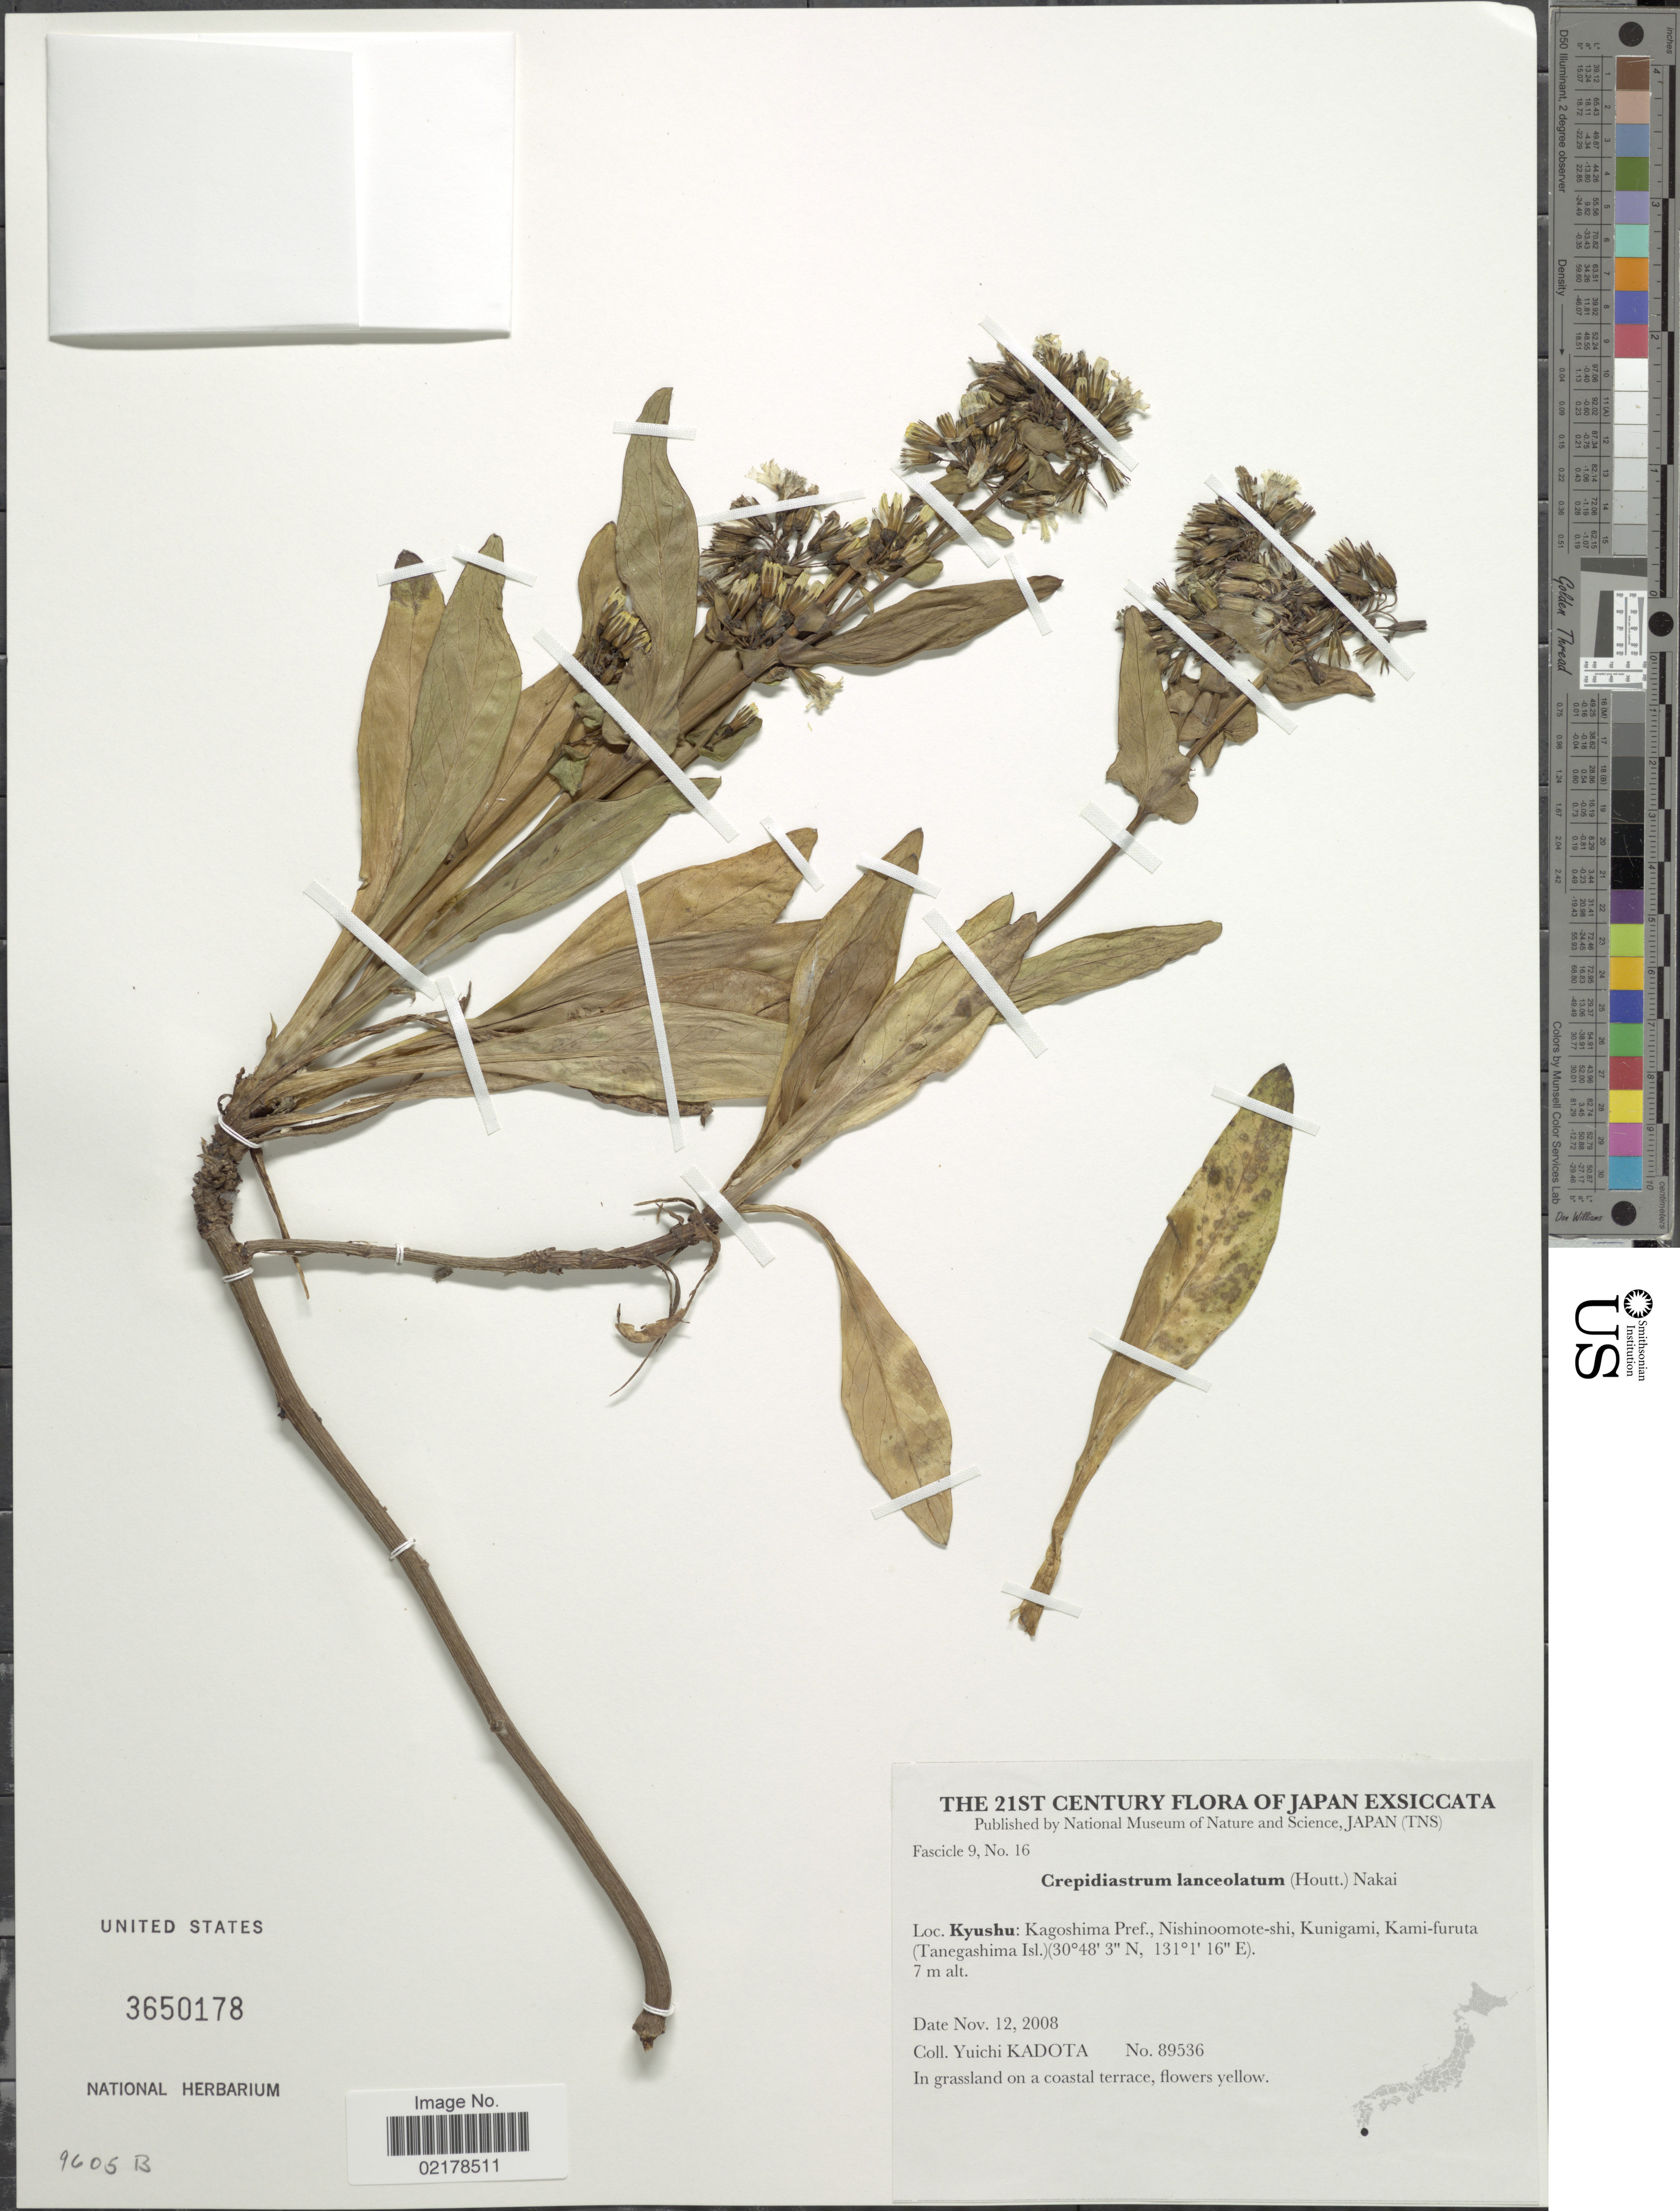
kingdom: Plantae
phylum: Tracheophyta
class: Magnoliopsida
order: Asterales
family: Asteraceae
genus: Crepidiastrum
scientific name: Crepidiastrum lanceolatum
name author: (Houtt.) Nakai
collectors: Y. Kadota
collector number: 89536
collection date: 2008-11-12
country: Japan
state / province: Kagosima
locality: Kyushu: Nishinoomote-shi, Kunigami, Kami, Kami-furuta (Tanegashima Isl.)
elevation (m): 7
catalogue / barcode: US 3650178